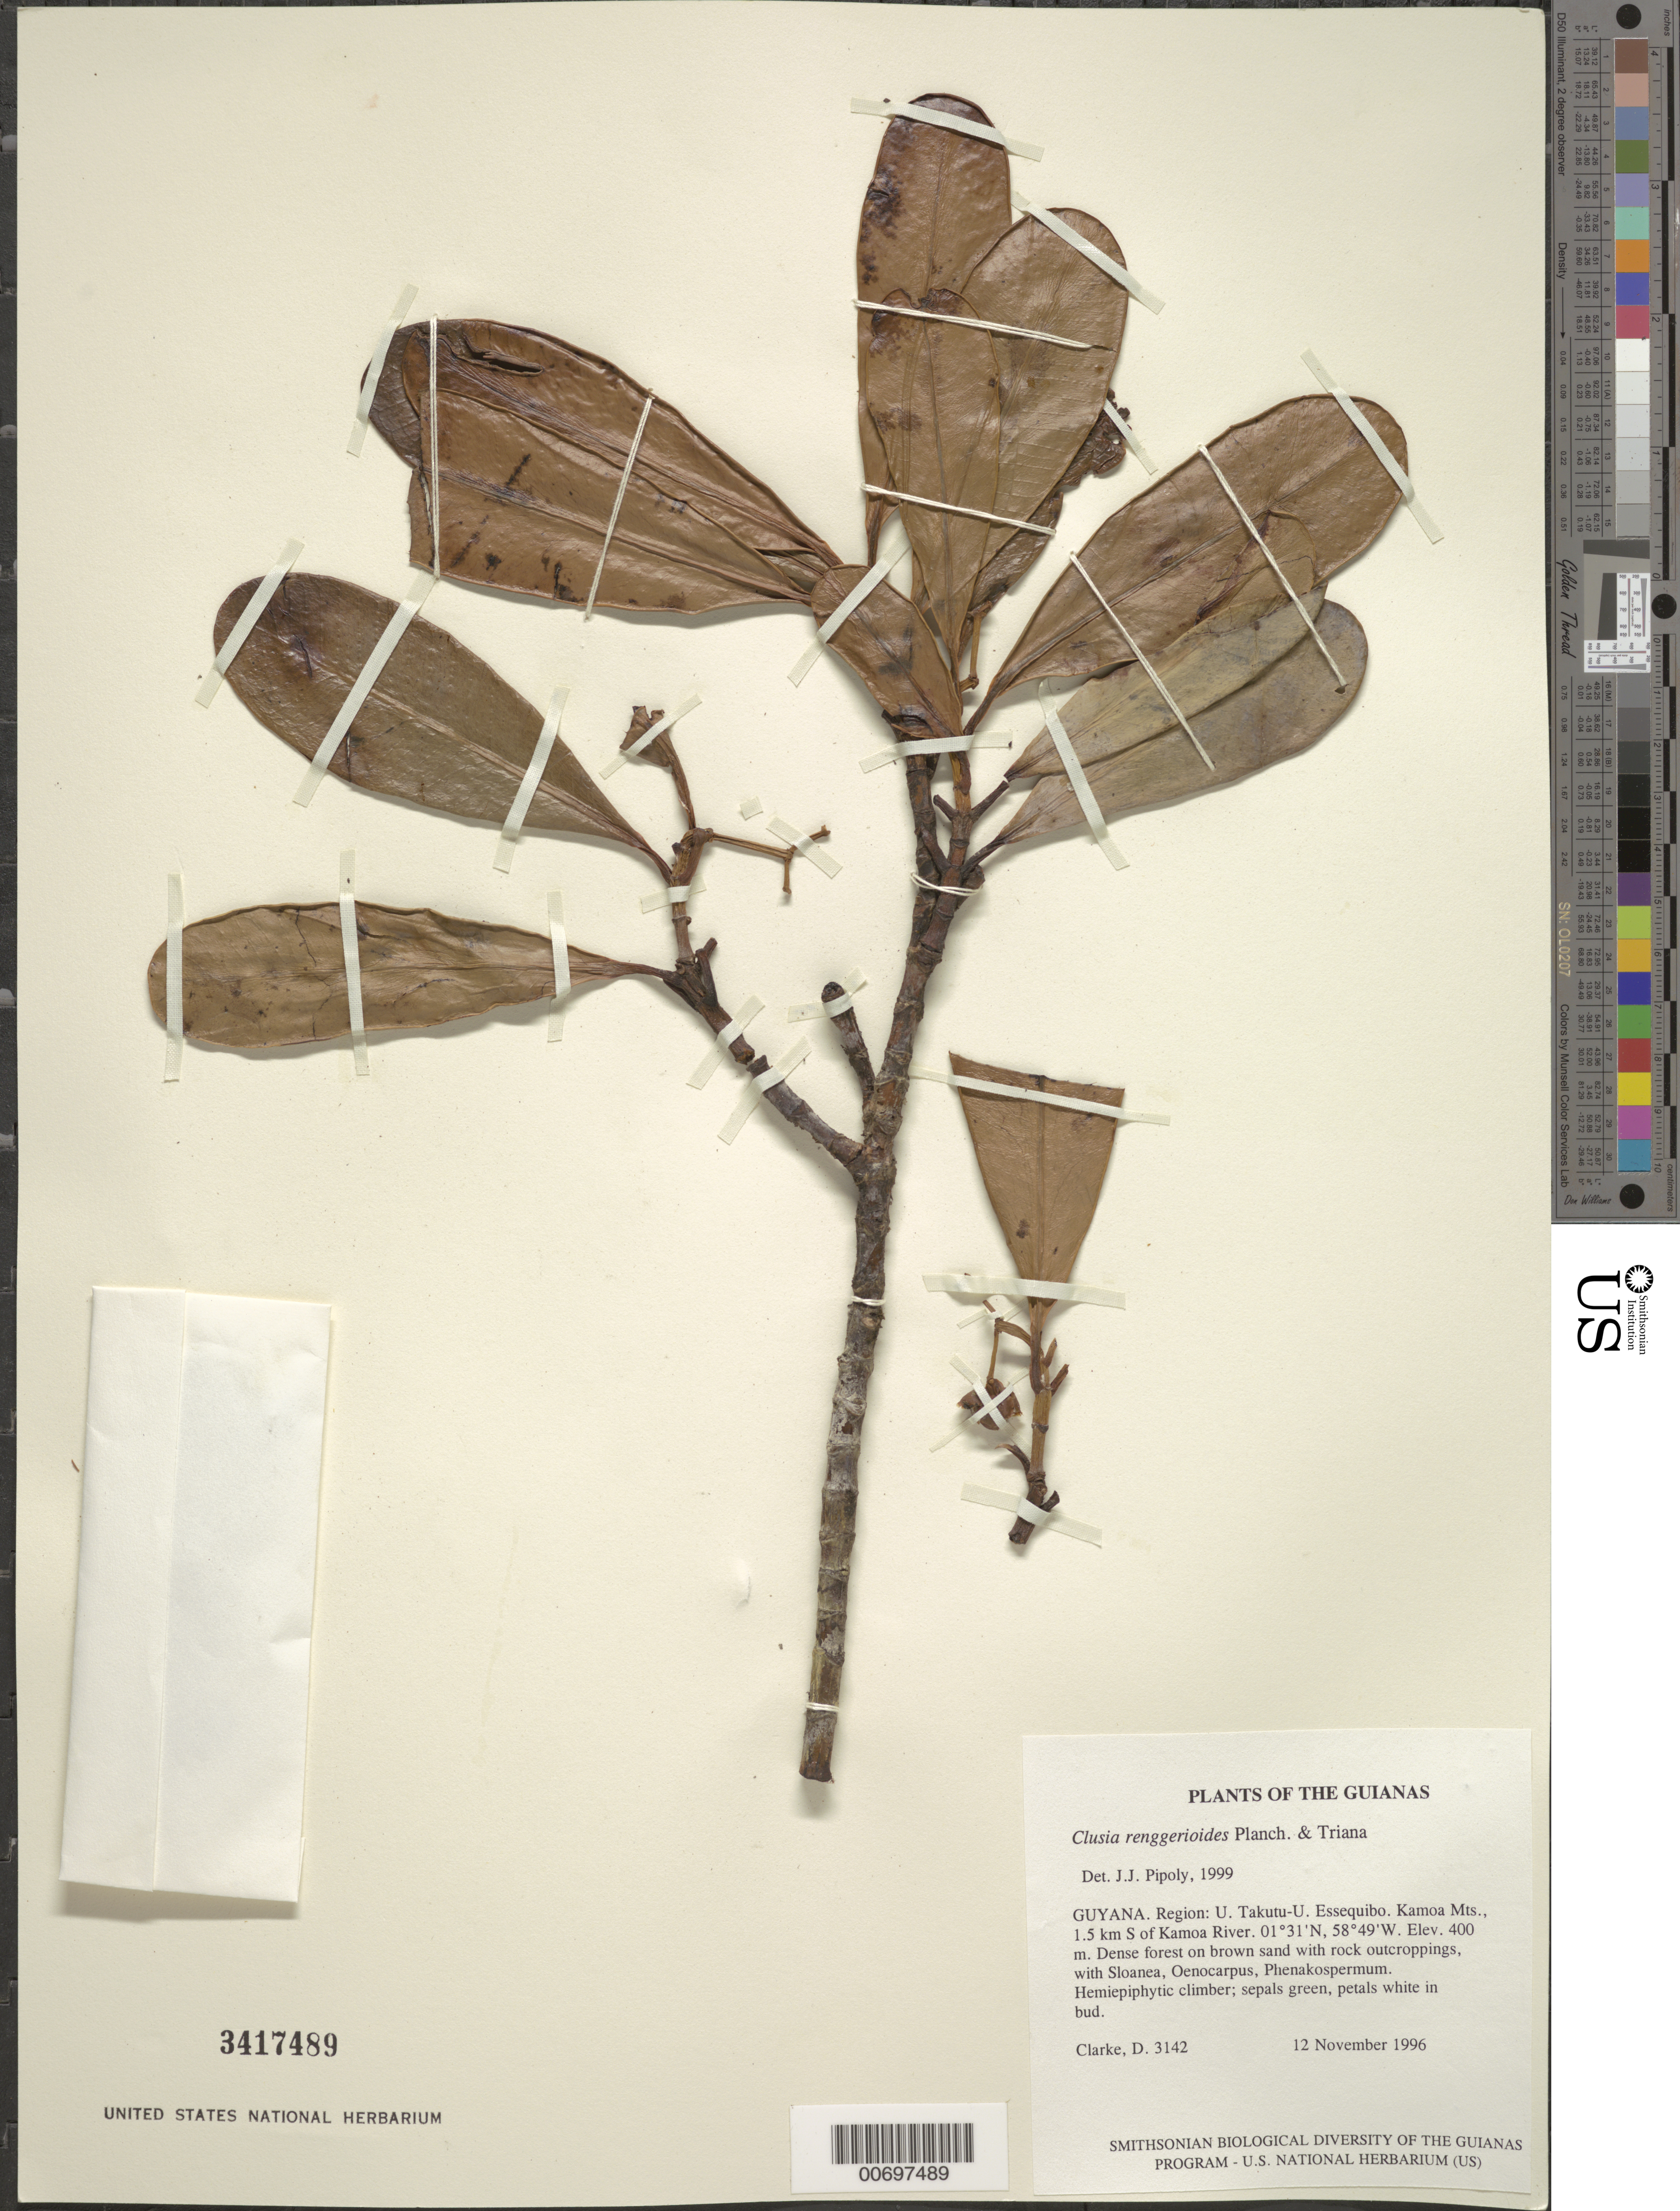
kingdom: Plantae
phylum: Tracheophyta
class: Magnoliopsida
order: Malpighiales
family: Clusiaceae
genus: Clusia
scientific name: Clusia renggerioides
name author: Planch. & Triana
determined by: Pipoly, J. J., III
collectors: H. D. Clarke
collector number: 3142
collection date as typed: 12 November 1996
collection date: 1996-11-12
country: Guyana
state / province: U. Takutu-U. Essequibo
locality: Kamoa Mts., 1.5 km S of Kamoa River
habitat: Dense forest on brown sand with rock outcroppings, with Sloanea, Oenocarpus, Phenakospermum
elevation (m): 400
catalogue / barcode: US 3417489